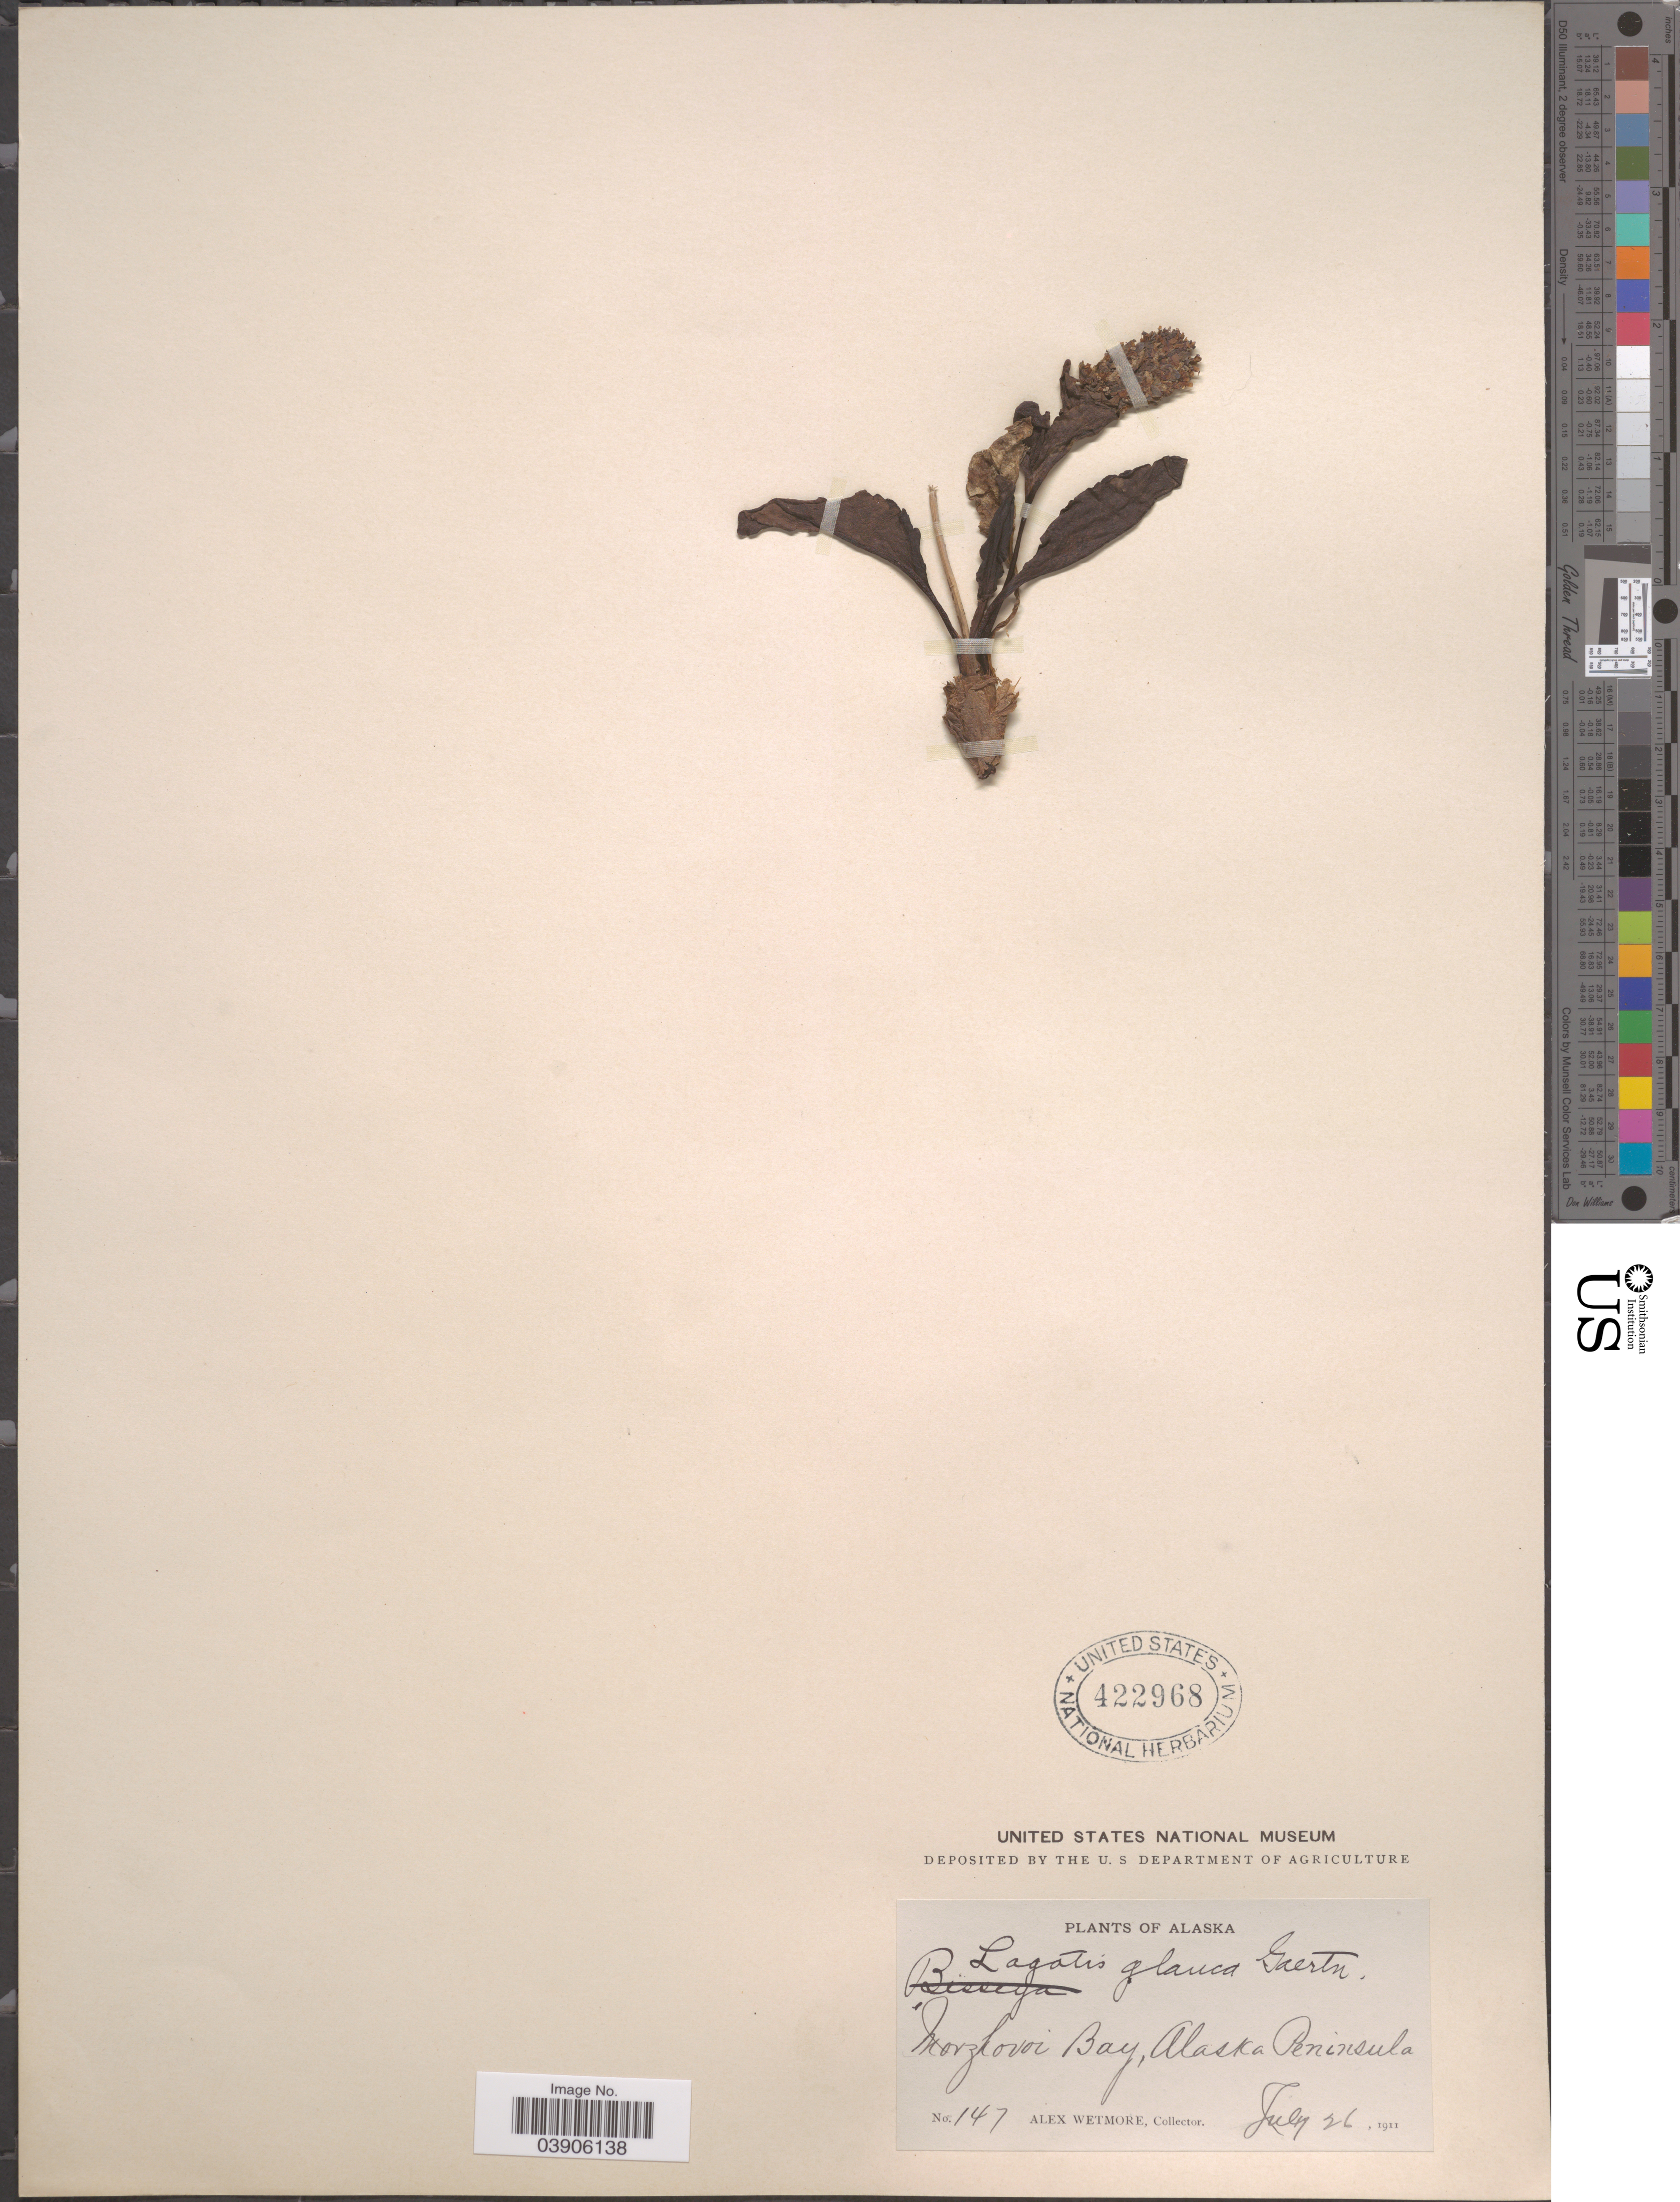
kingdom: Plantae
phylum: Tracheophyta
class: Magnoliopsida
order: Lamiales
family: Plantaginaceae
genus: Lagotis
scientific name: Lagotis glauca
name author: Gaertn.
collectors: A. Wetmore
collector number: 147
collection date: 1911-07-26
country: United States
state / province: Alaska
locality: Morzkovoi Bay, Alaska Peninsula.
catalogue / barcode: US 422968